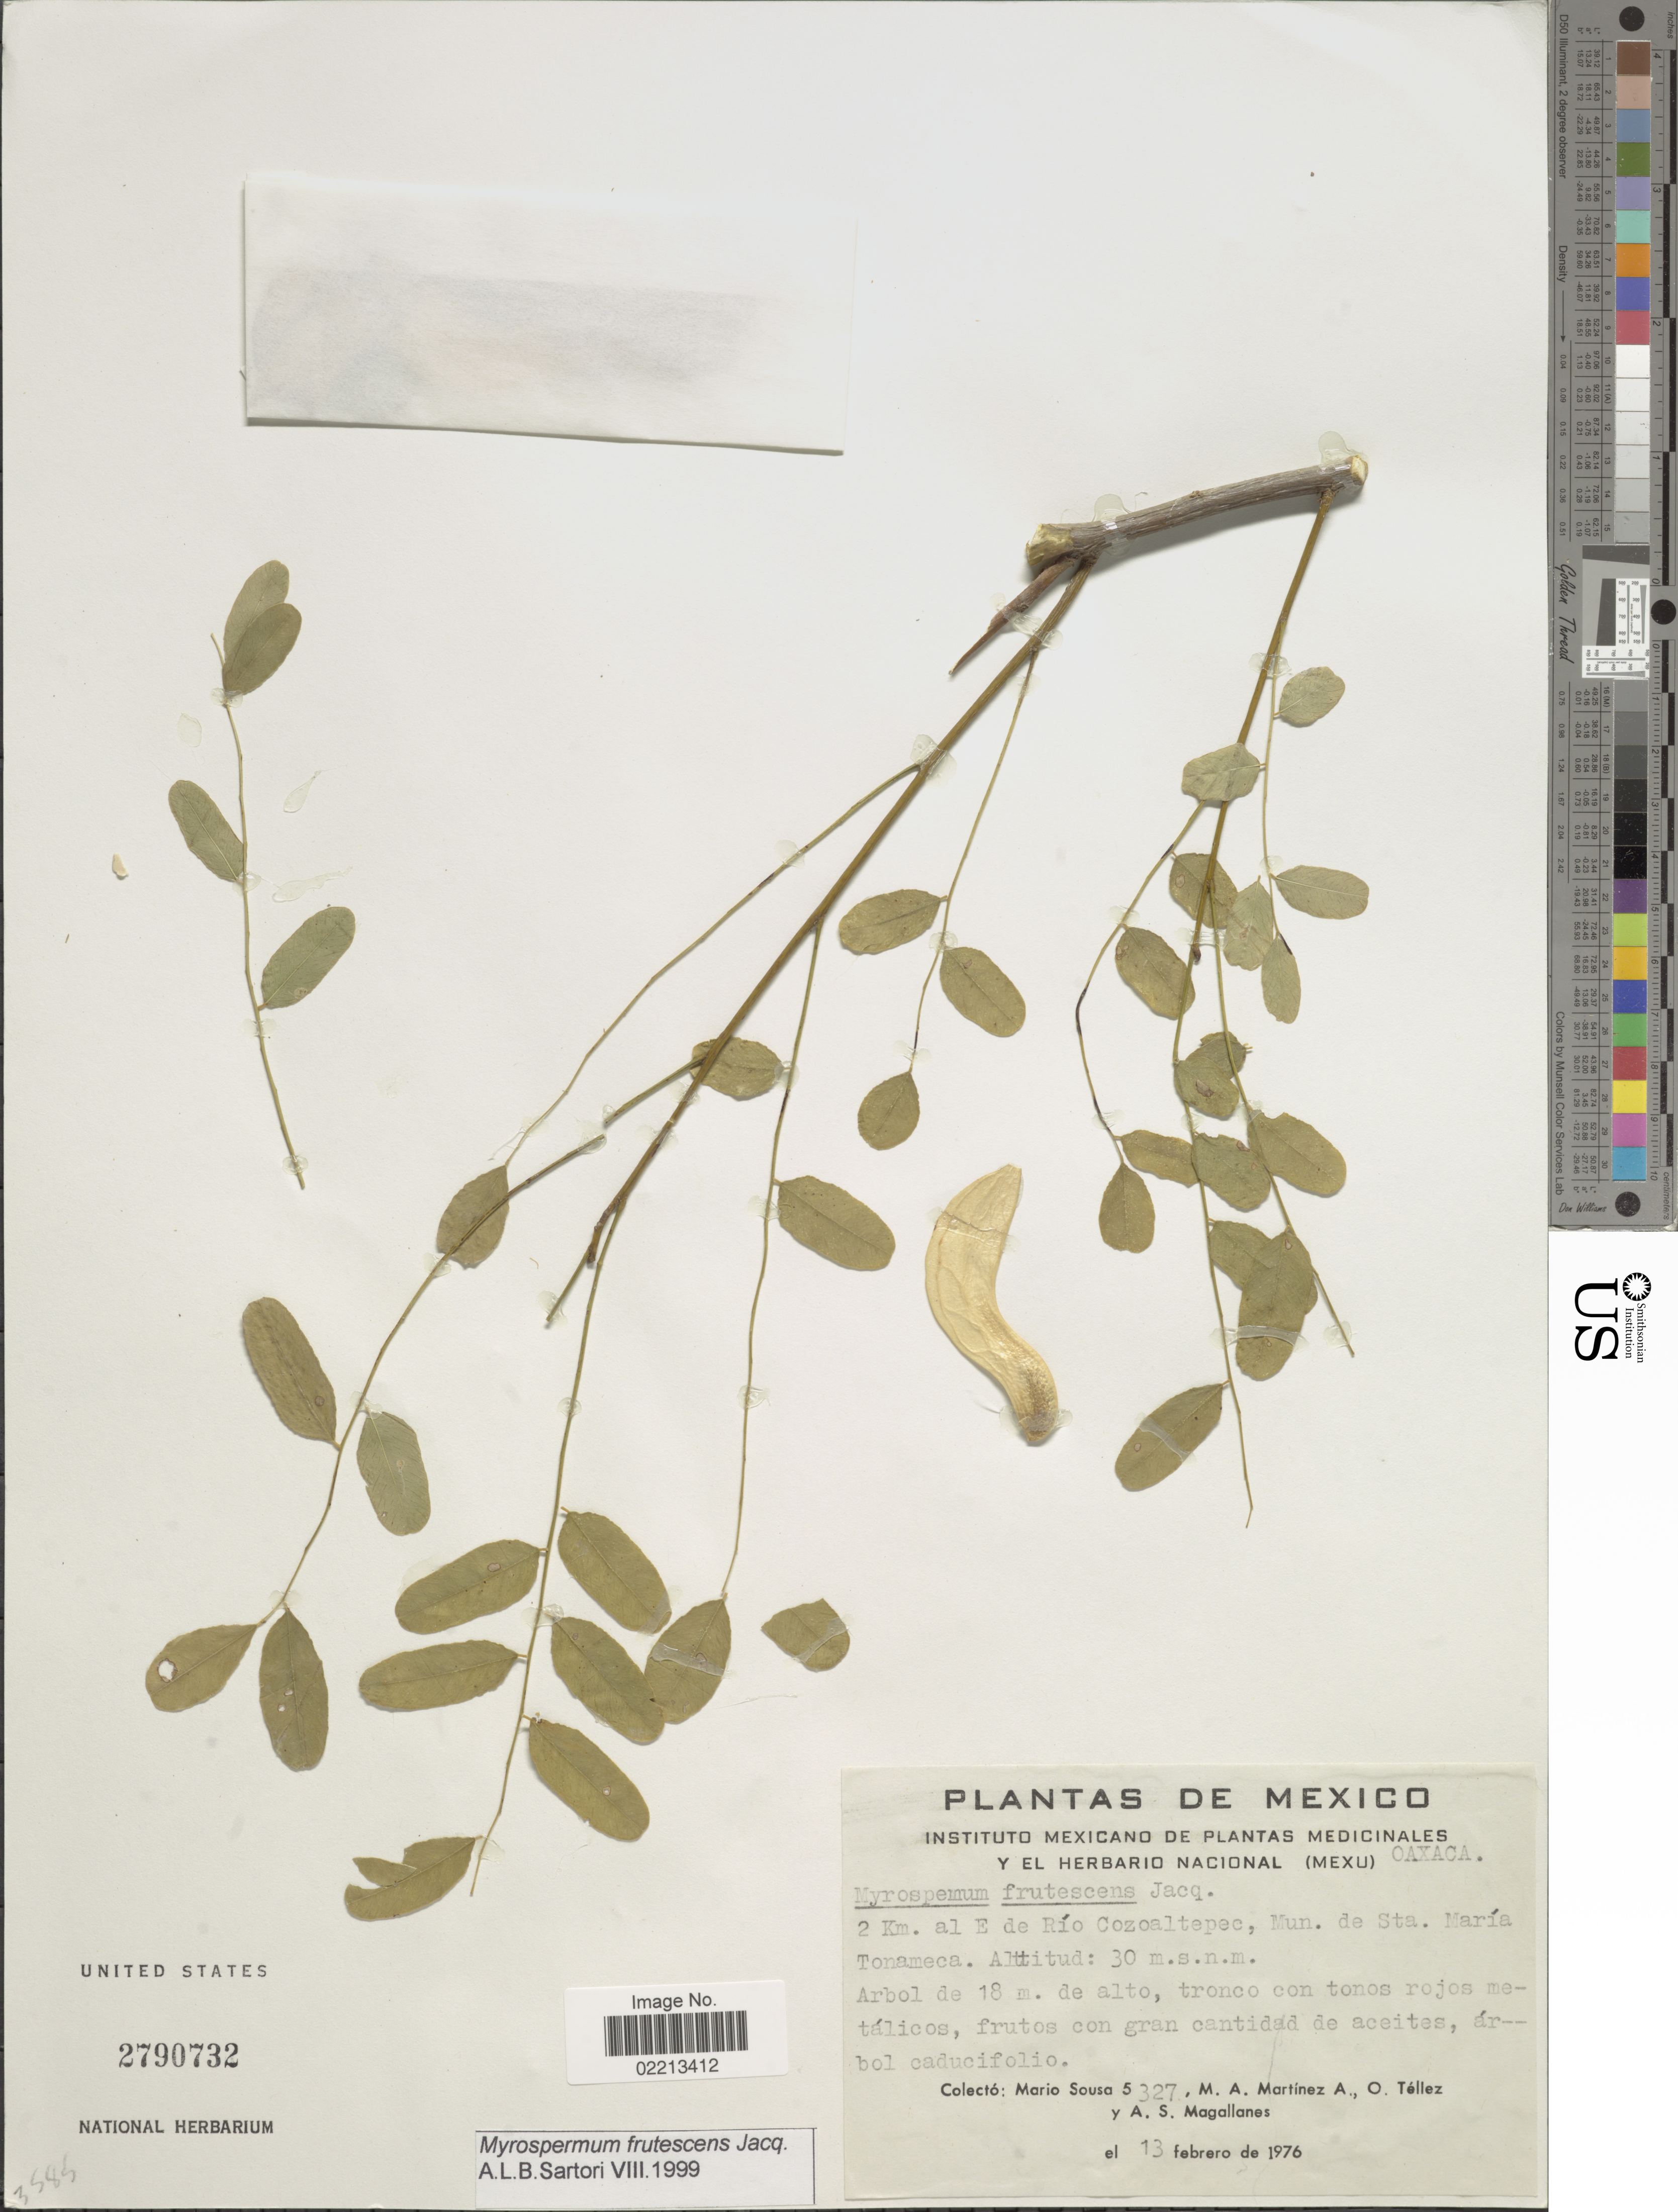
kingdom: Plantae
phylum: Tracheophyta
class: Magnoliopsida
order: Fabales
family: Fabaceae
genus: Myrospermum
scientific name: Myrospermum frutescens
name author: Jacq.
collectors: M. Sousa S., M. A. Martínez Alfaro, Téllez, O. & Schubert, B.G. & A. Magallanes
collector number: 5327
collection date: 1976-02-13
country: Mexico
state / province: Oaxaca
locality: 2 km. al E de Rio Cozoaltepec, Mun, de Sta. Maria Tonameca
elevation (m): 30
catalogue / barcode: US 2790732